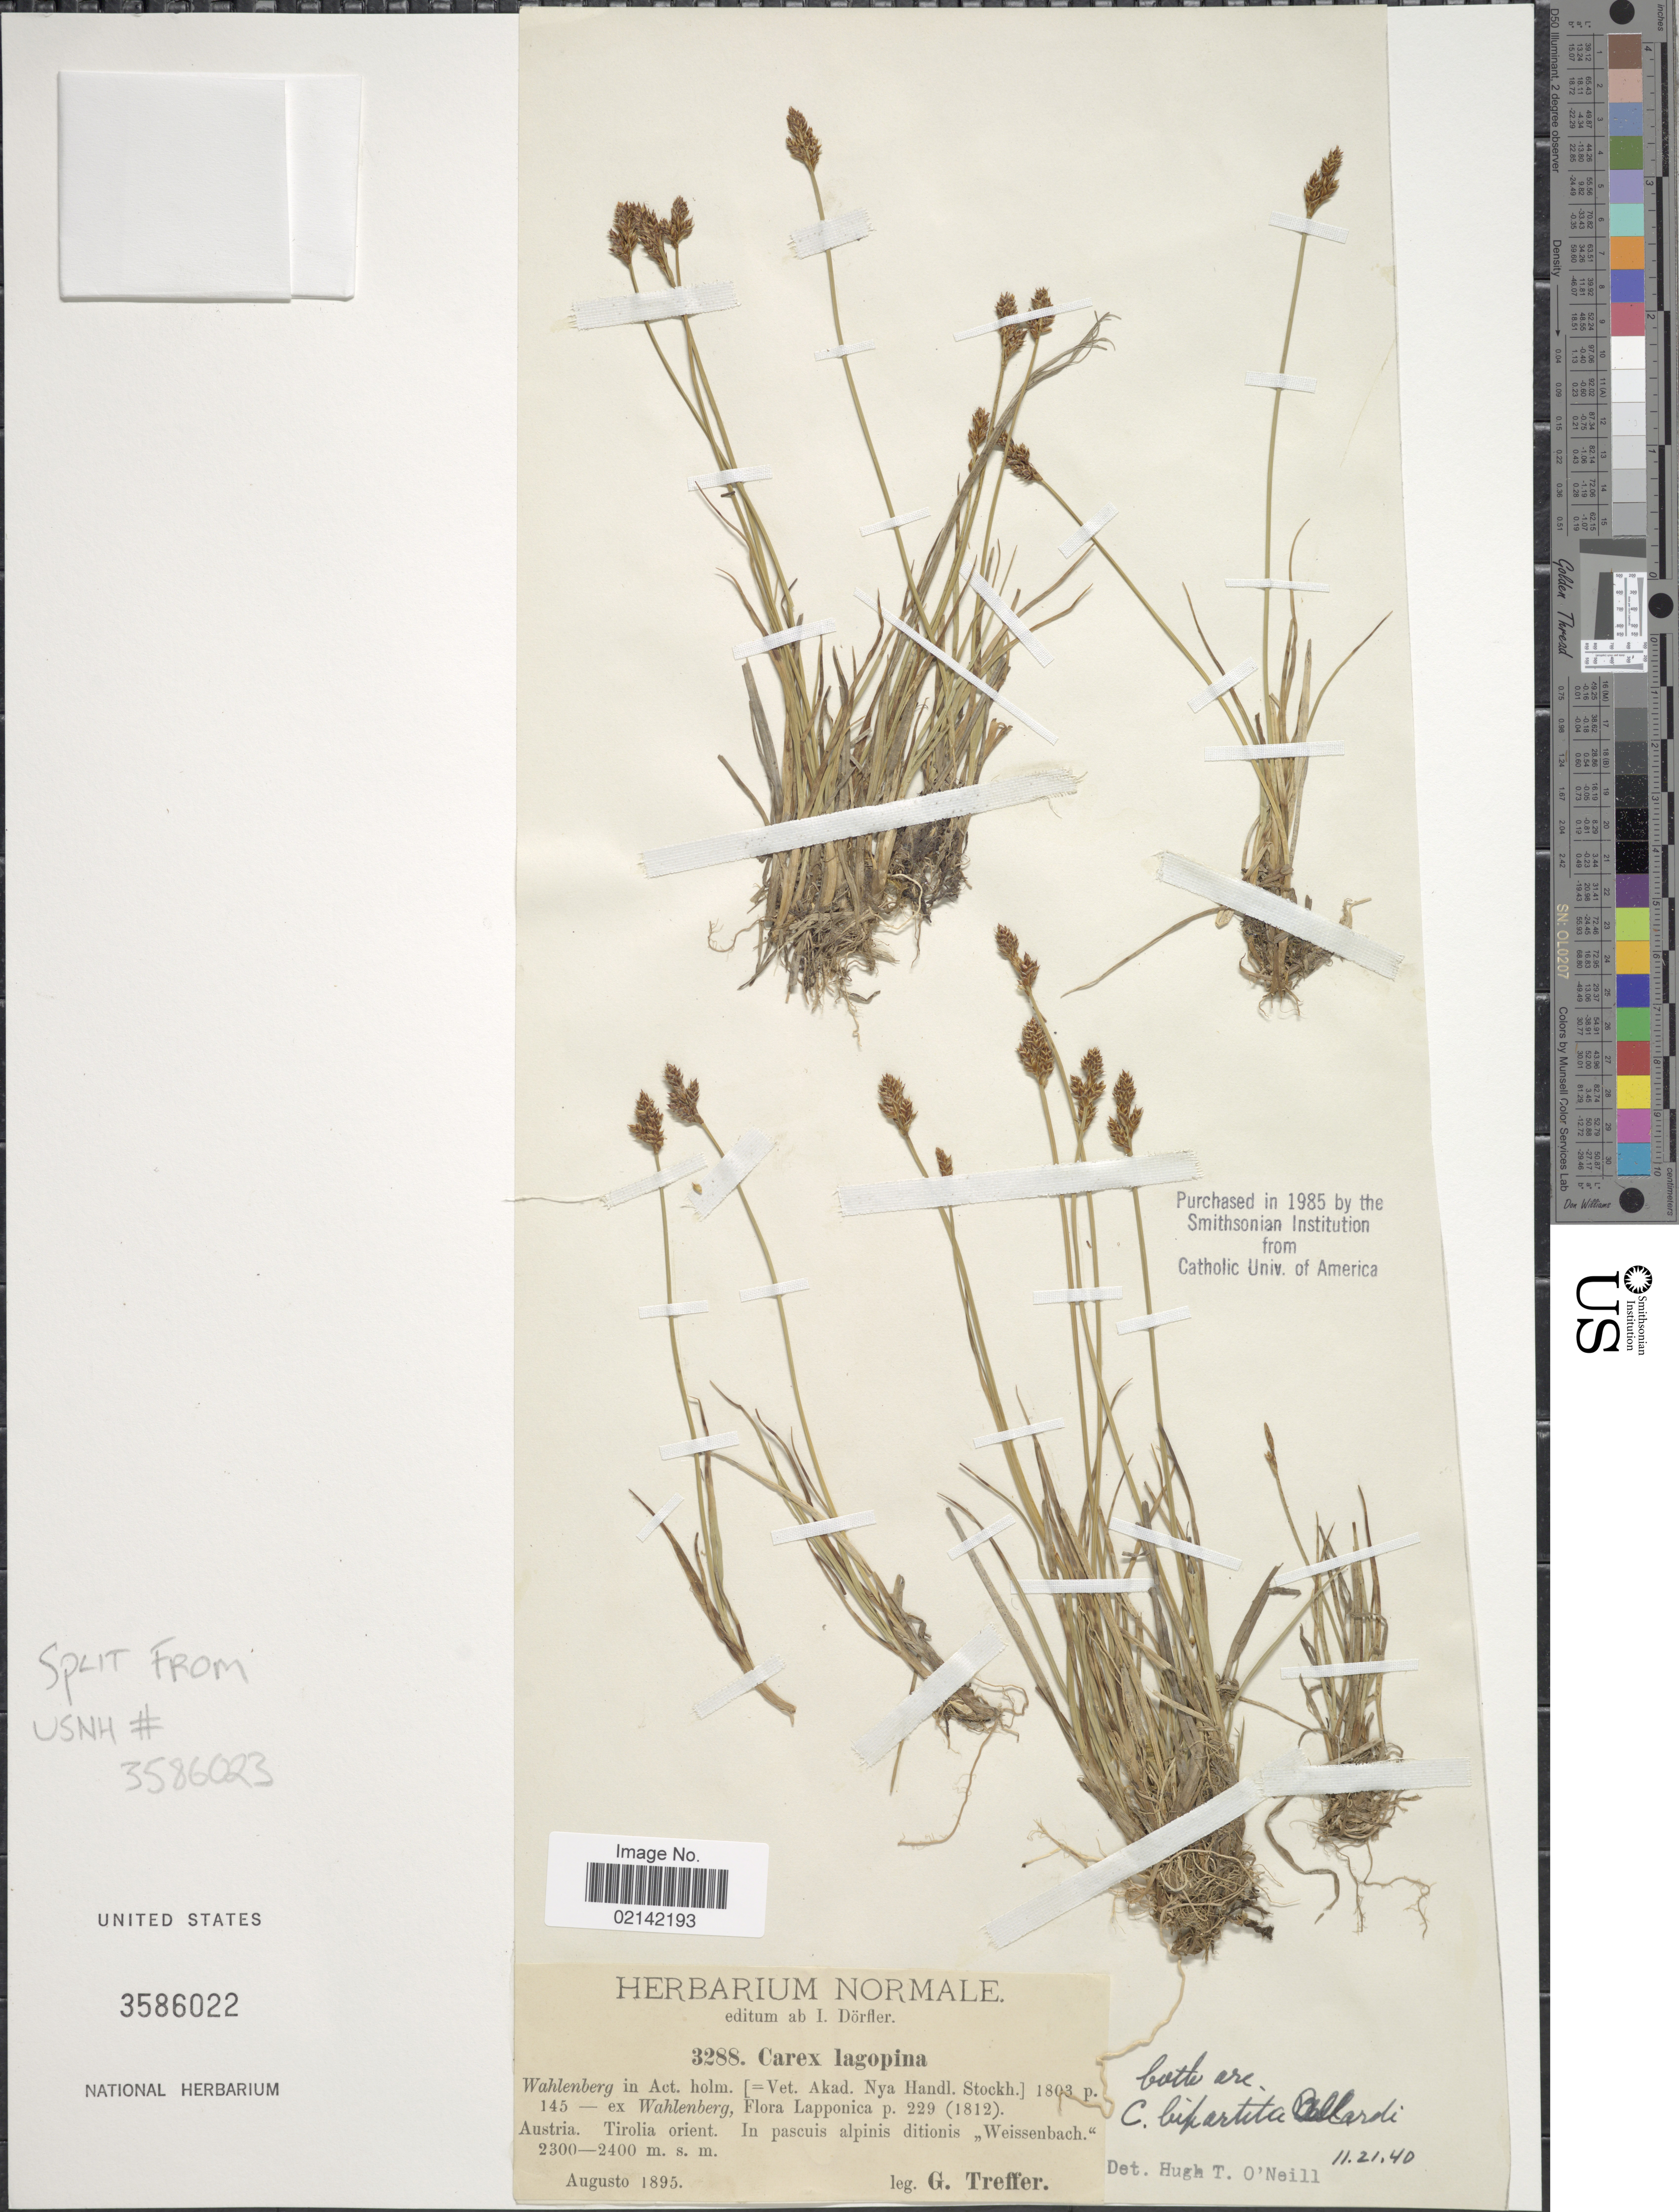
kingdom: Plantae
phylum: Tracheophyta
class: Liliopsida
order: Poales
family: Cyperaceae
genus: Carex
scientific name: Carex lachenalii subsp. lachenalii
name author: Schkuhr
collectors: G. Treffer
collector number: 3288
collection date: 1895-08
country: Austria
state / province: Tirol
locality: Tirolia orient. In pascuis alpinis ditionis Weissenbach.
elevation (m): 2300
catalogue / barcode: US 3586022